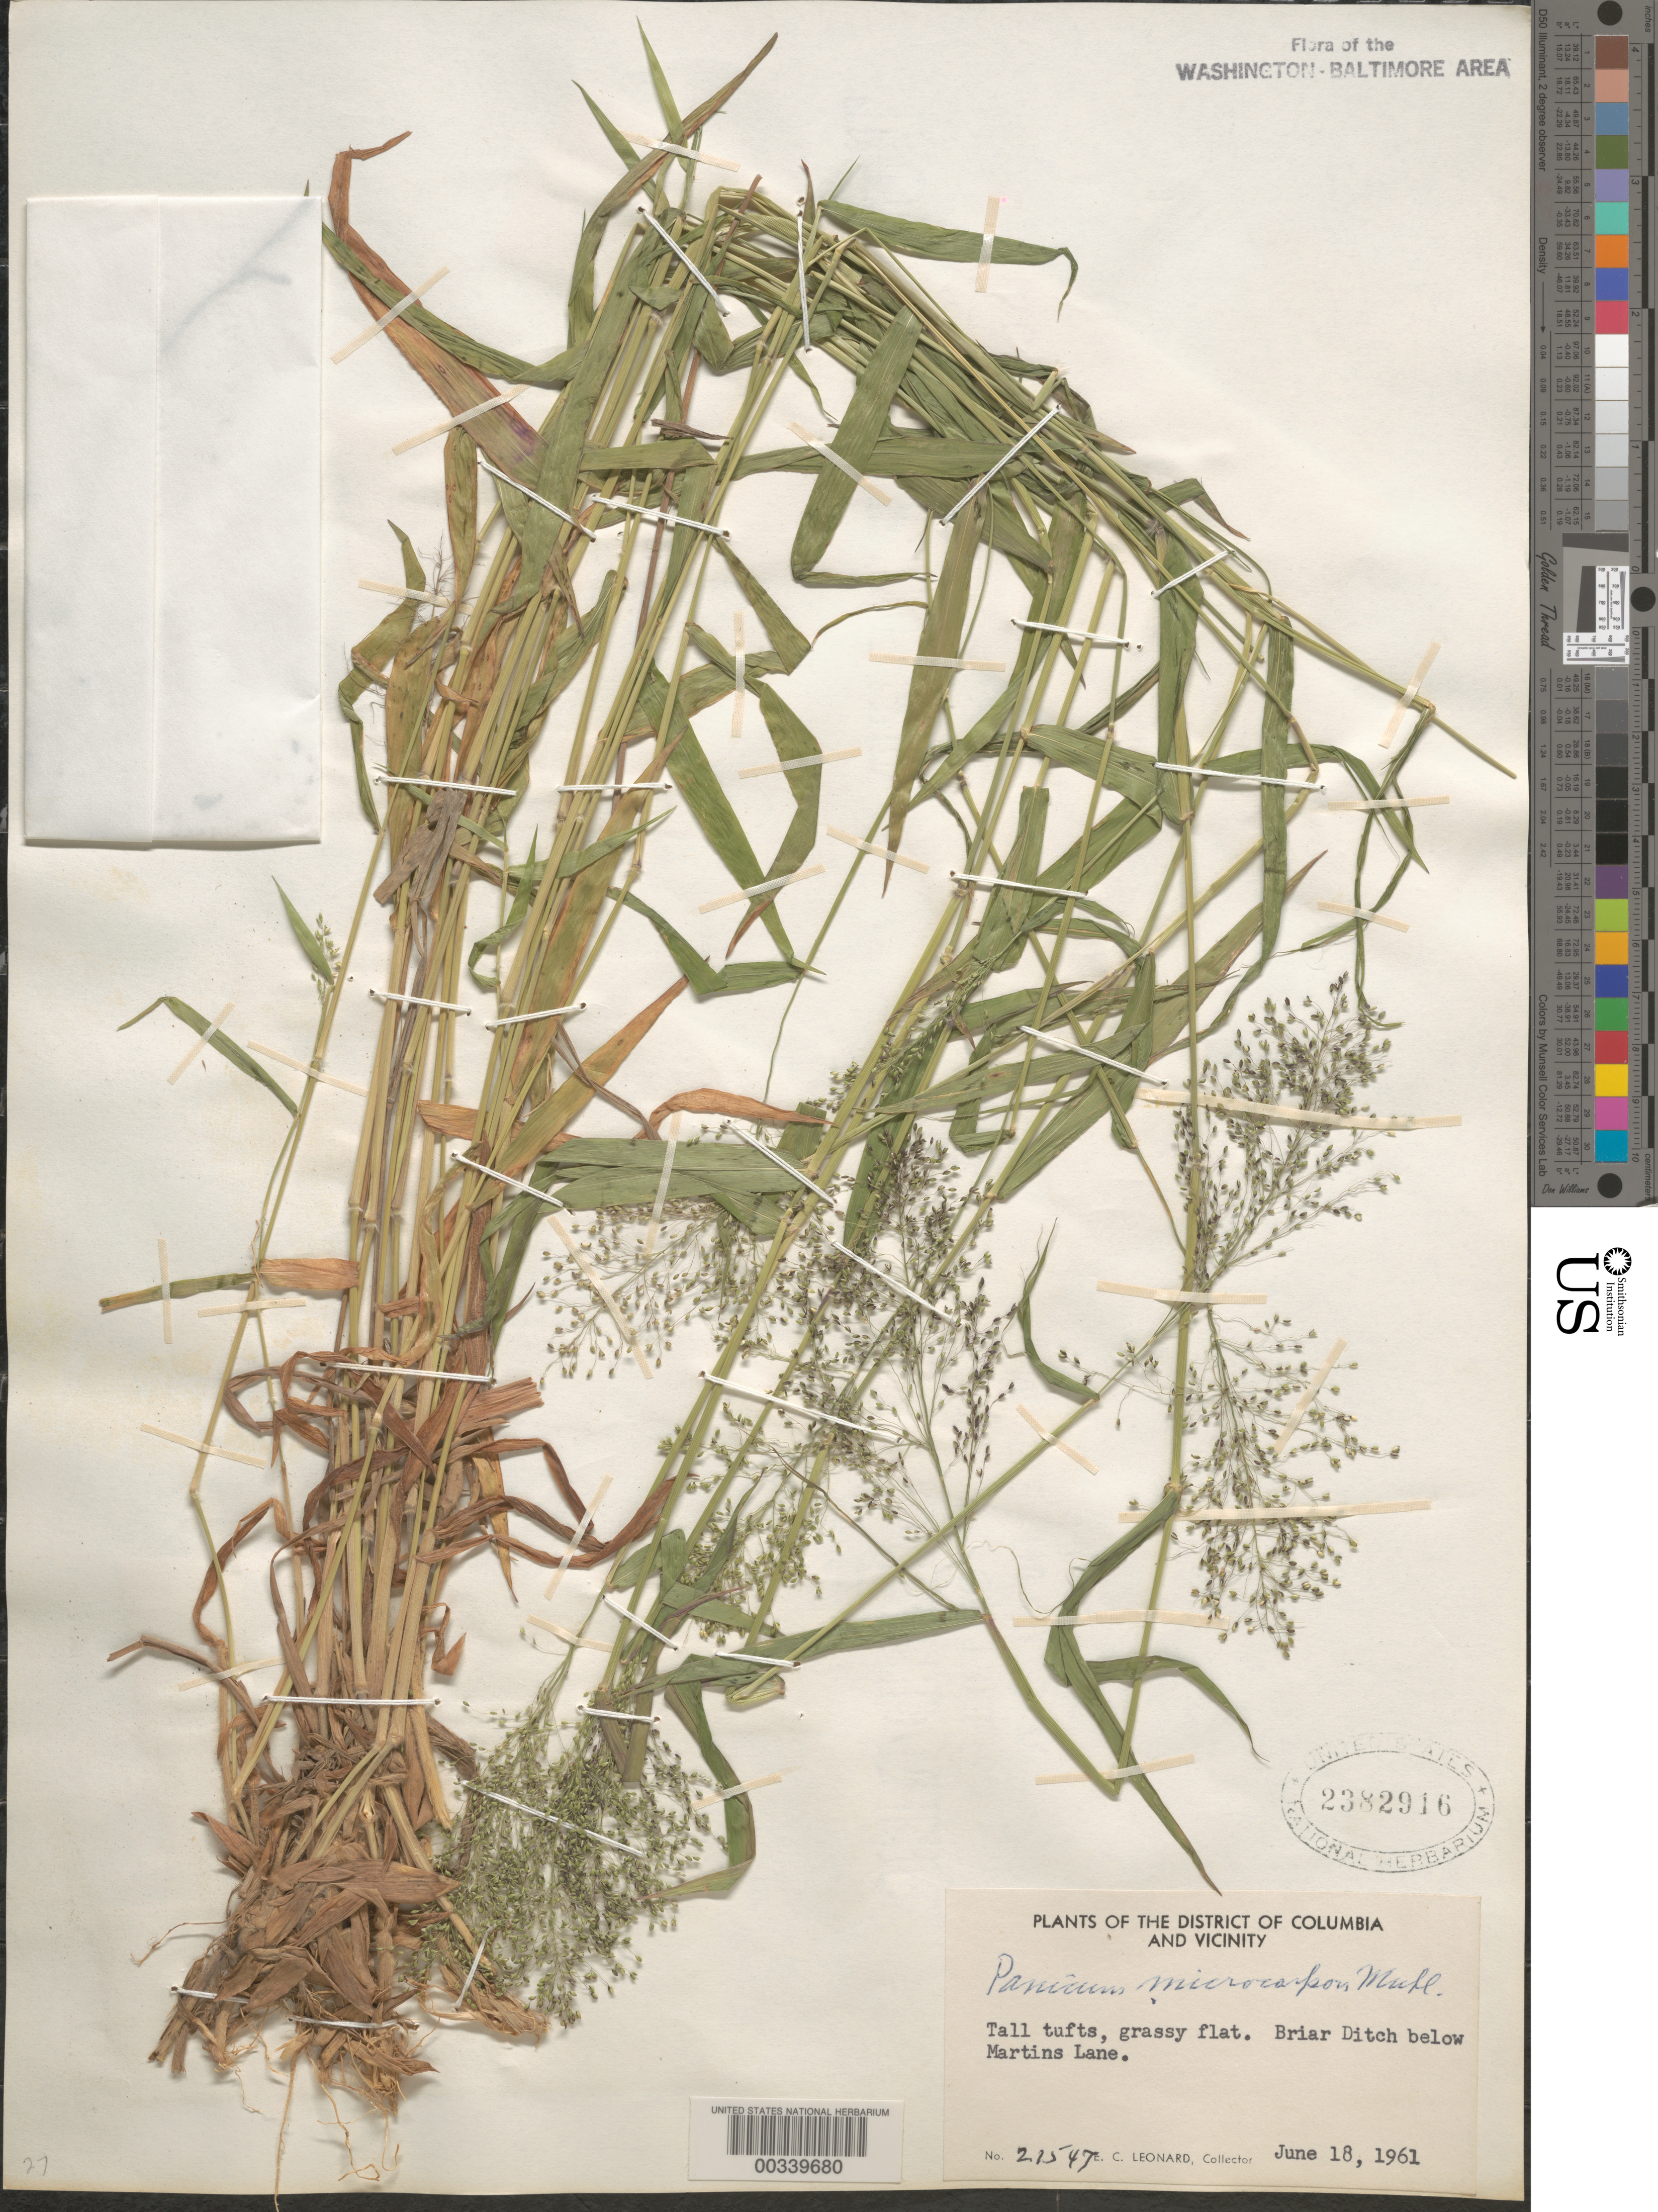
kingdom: Plantae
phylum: Tracheophyta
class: Liliopsida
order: Poales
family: Poaceae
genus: Dichanthelium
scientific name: Dichanthelium dichotomum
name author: (L.) Gould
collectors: E. C. Leonard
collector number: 21547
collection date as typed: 18 Jun 1961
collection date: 1961-06-18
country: United States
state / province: Maryland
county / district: Prince George's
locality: Briar Ditch, below Martins Lane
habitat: Grassy flat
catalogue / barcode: US 2382916